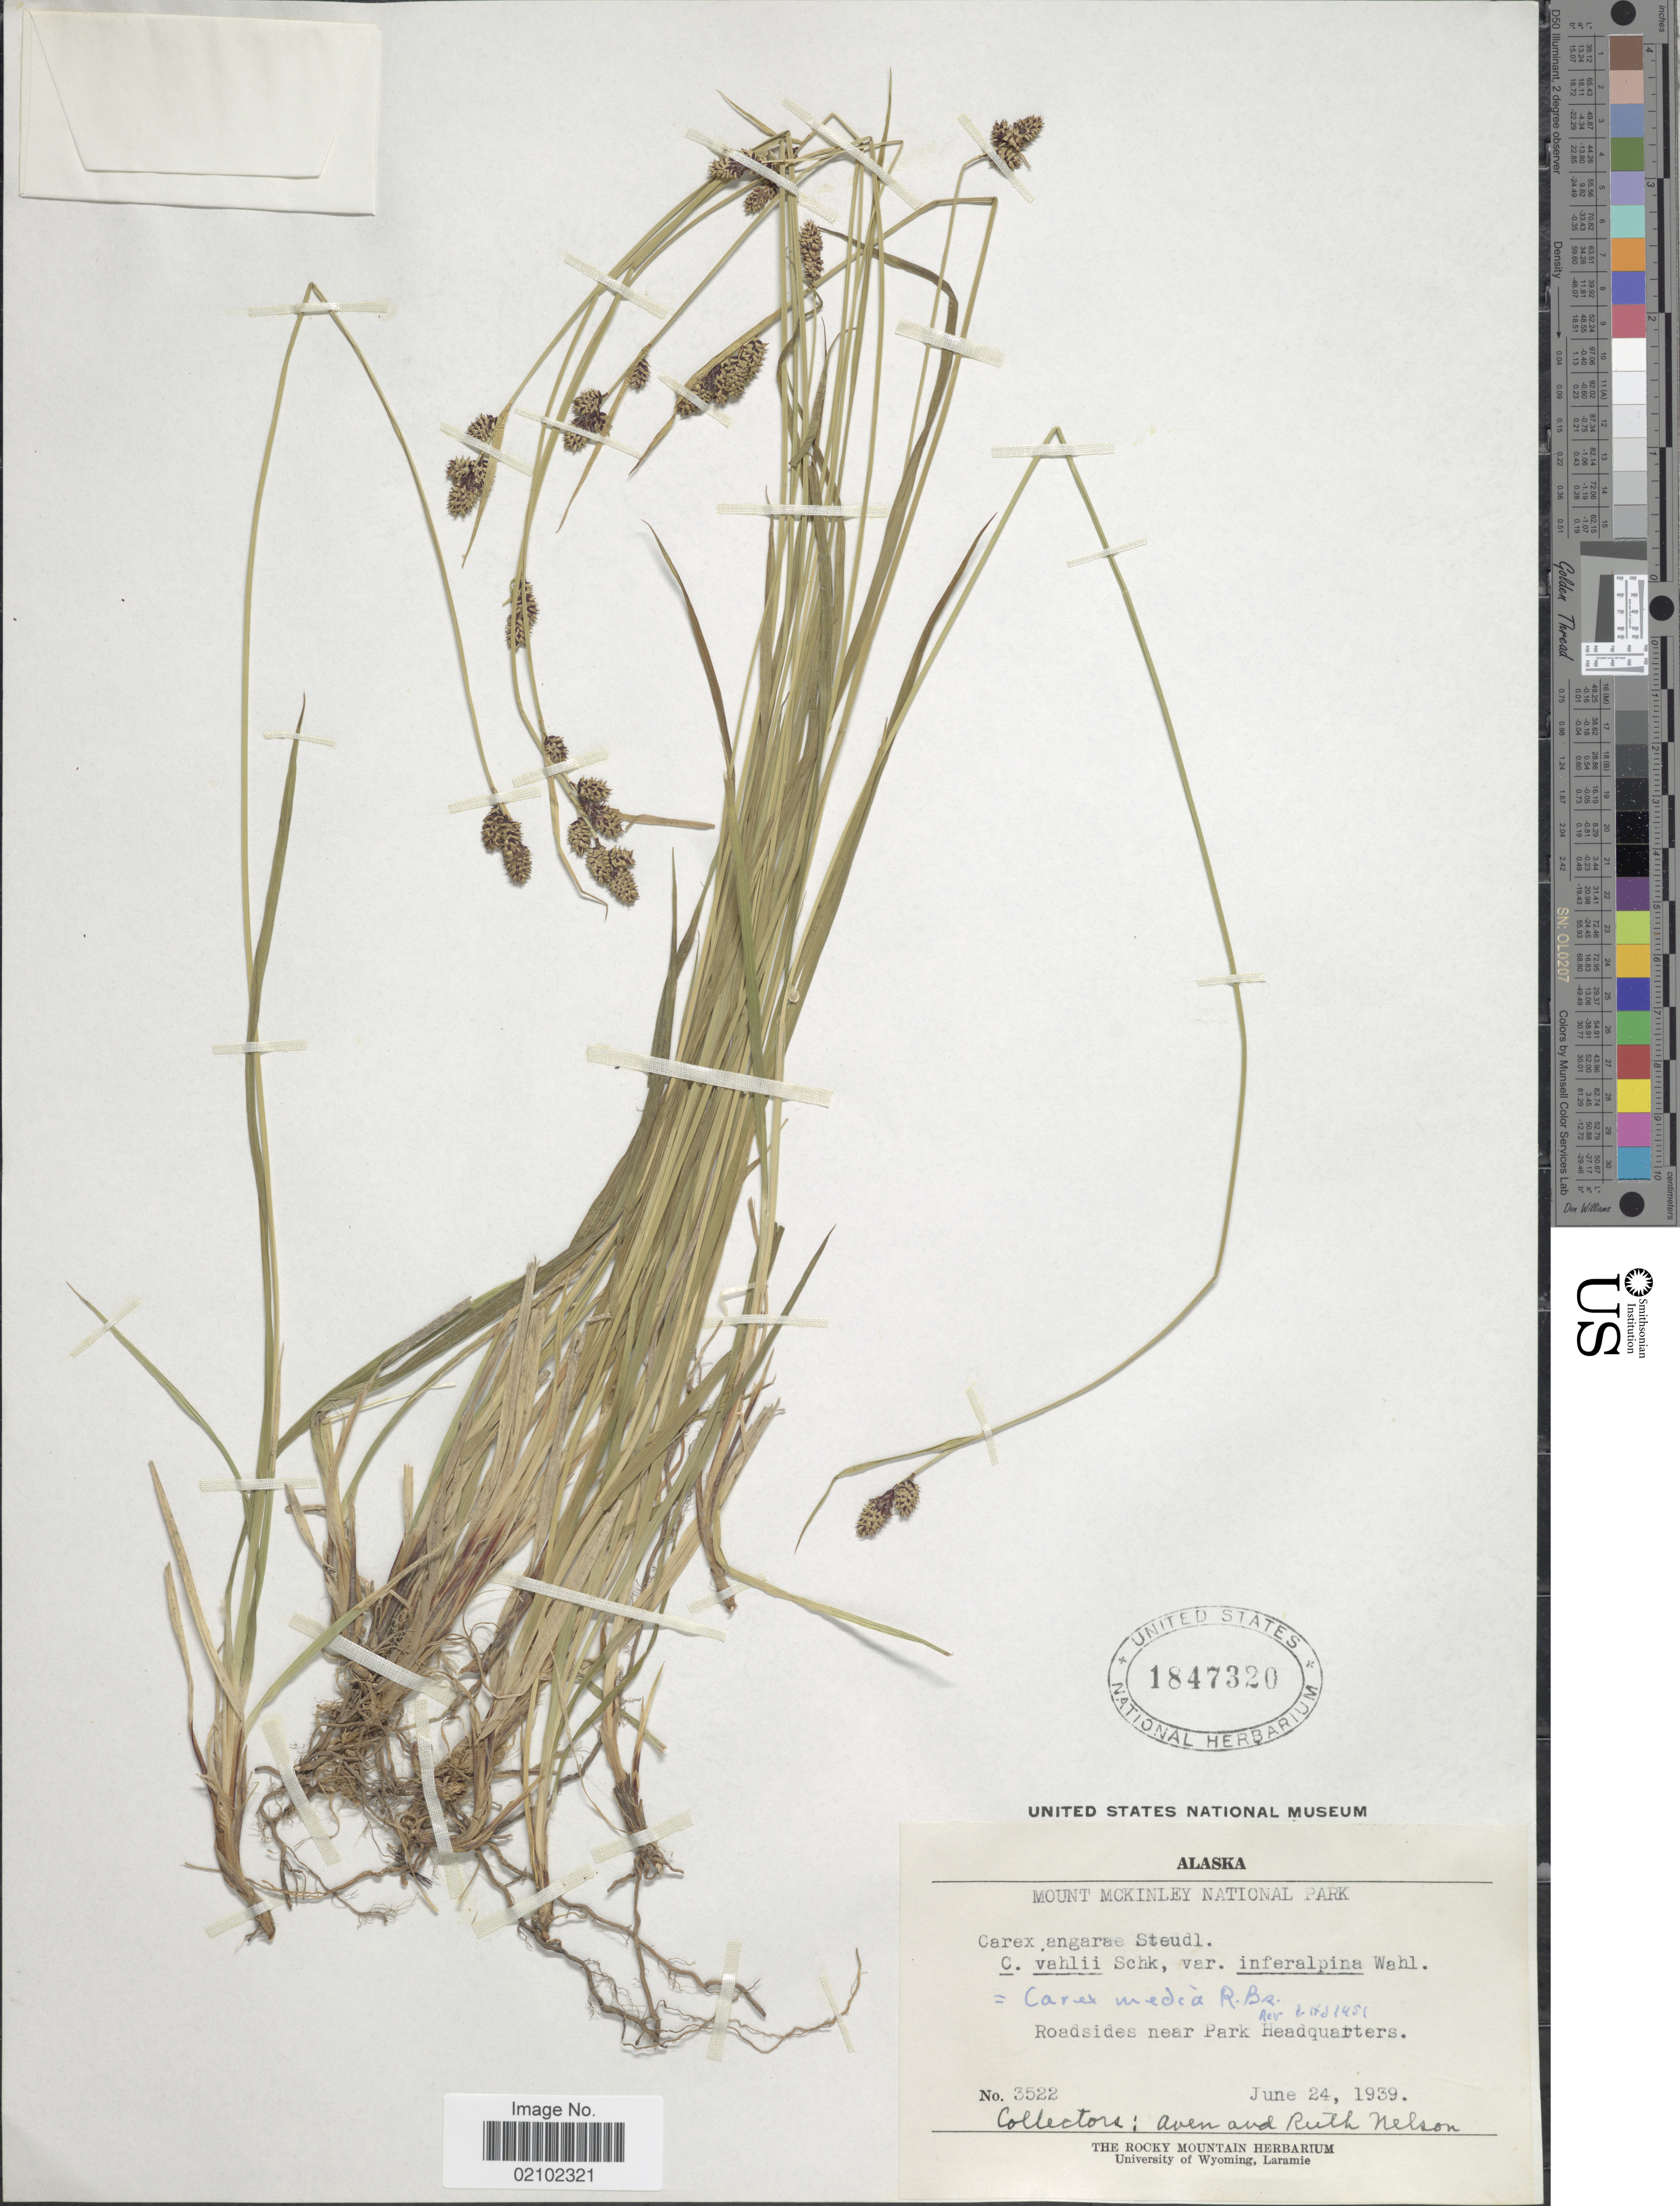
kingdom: Plantae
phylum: Tracheophyta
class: Liliopsida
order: Poales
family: Cyperaceae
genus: Carex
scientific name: Carex media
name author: R. Br.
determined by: Strong, Mark T., (BOT), Smithsonian Institution - National Museum of Natural History (UNITED STATES)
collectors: A. Nelson & R. A. Nelson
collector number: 3522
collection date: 1939-06-24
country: United States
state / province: Alaska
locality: Roadsides near Park Headquarters. Mount McKinley National Park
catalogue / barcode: US 1847320